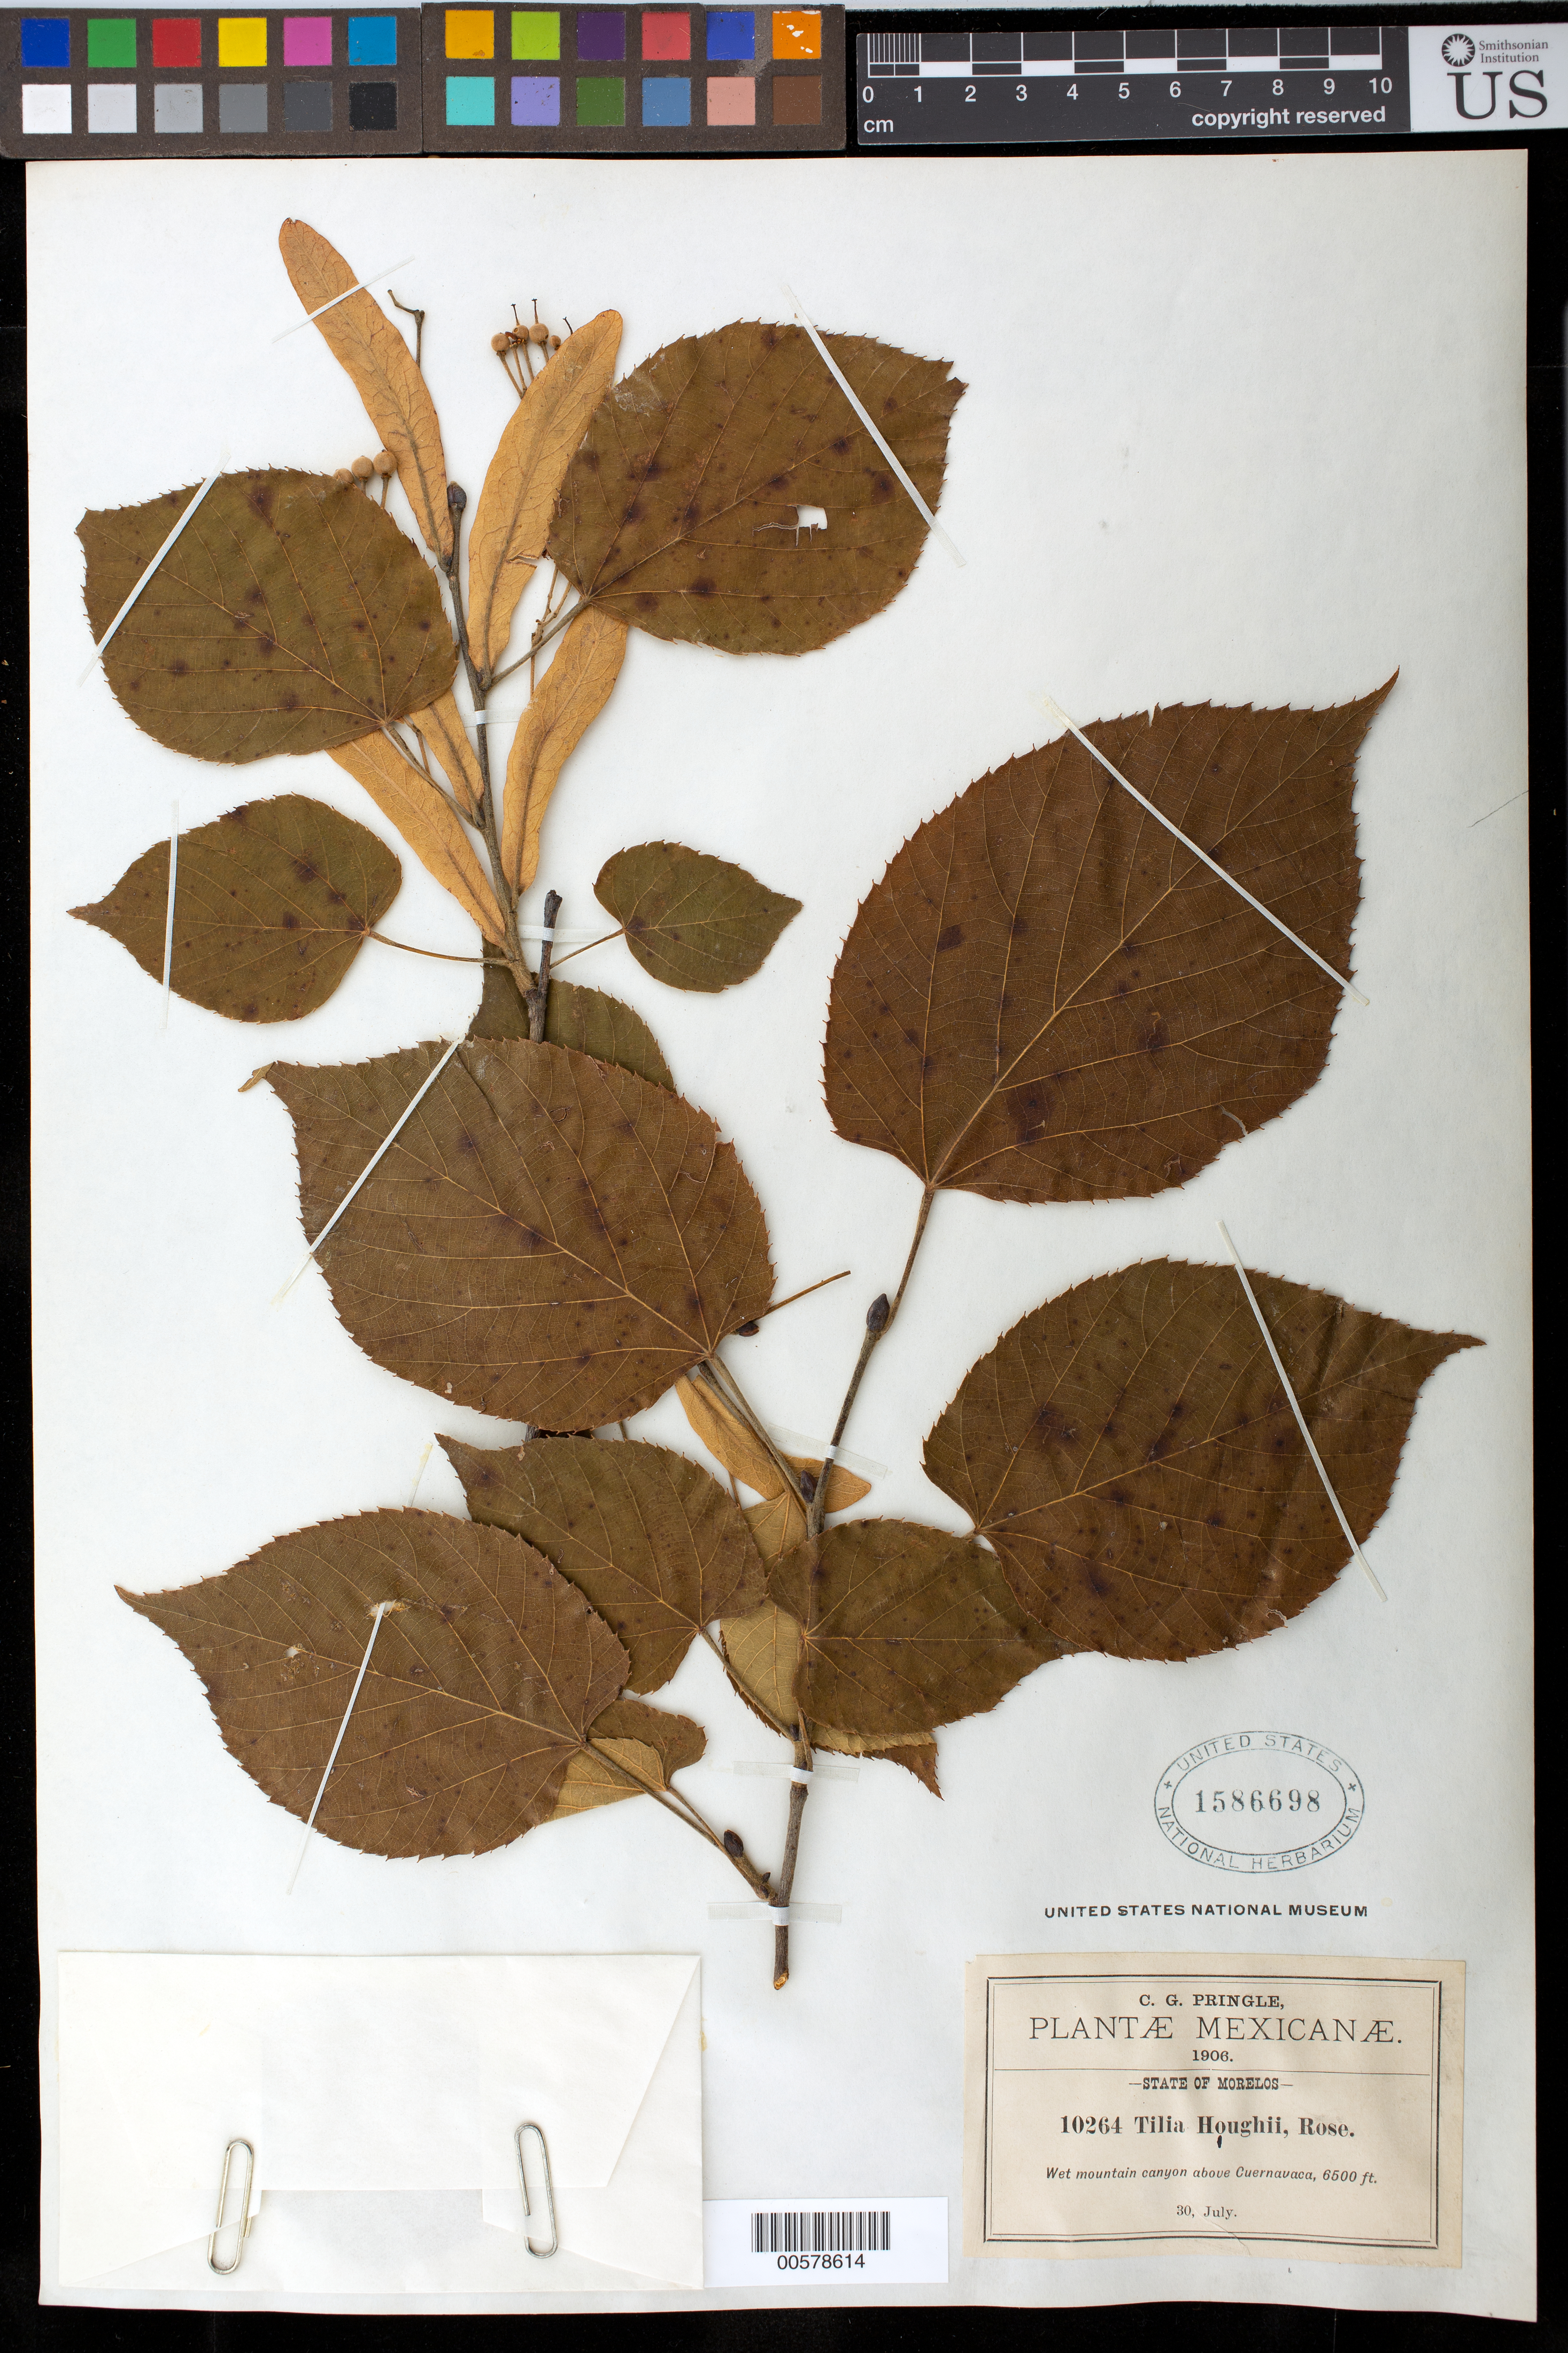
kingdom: Plantae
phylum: Tracheophyta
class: Magnoliopsida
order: Malvales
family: Malvaceae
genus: Tilia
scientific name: Tilia sargentiana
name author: Bush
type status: Isotype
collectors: C. G. Pringle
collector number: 10264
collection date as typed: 30 Jul 1906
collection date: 1906-07-30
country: Mexico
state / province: Morelos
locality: Wet mountain canyon above Cuernavaca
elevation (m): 1981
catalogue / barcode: US 1586698